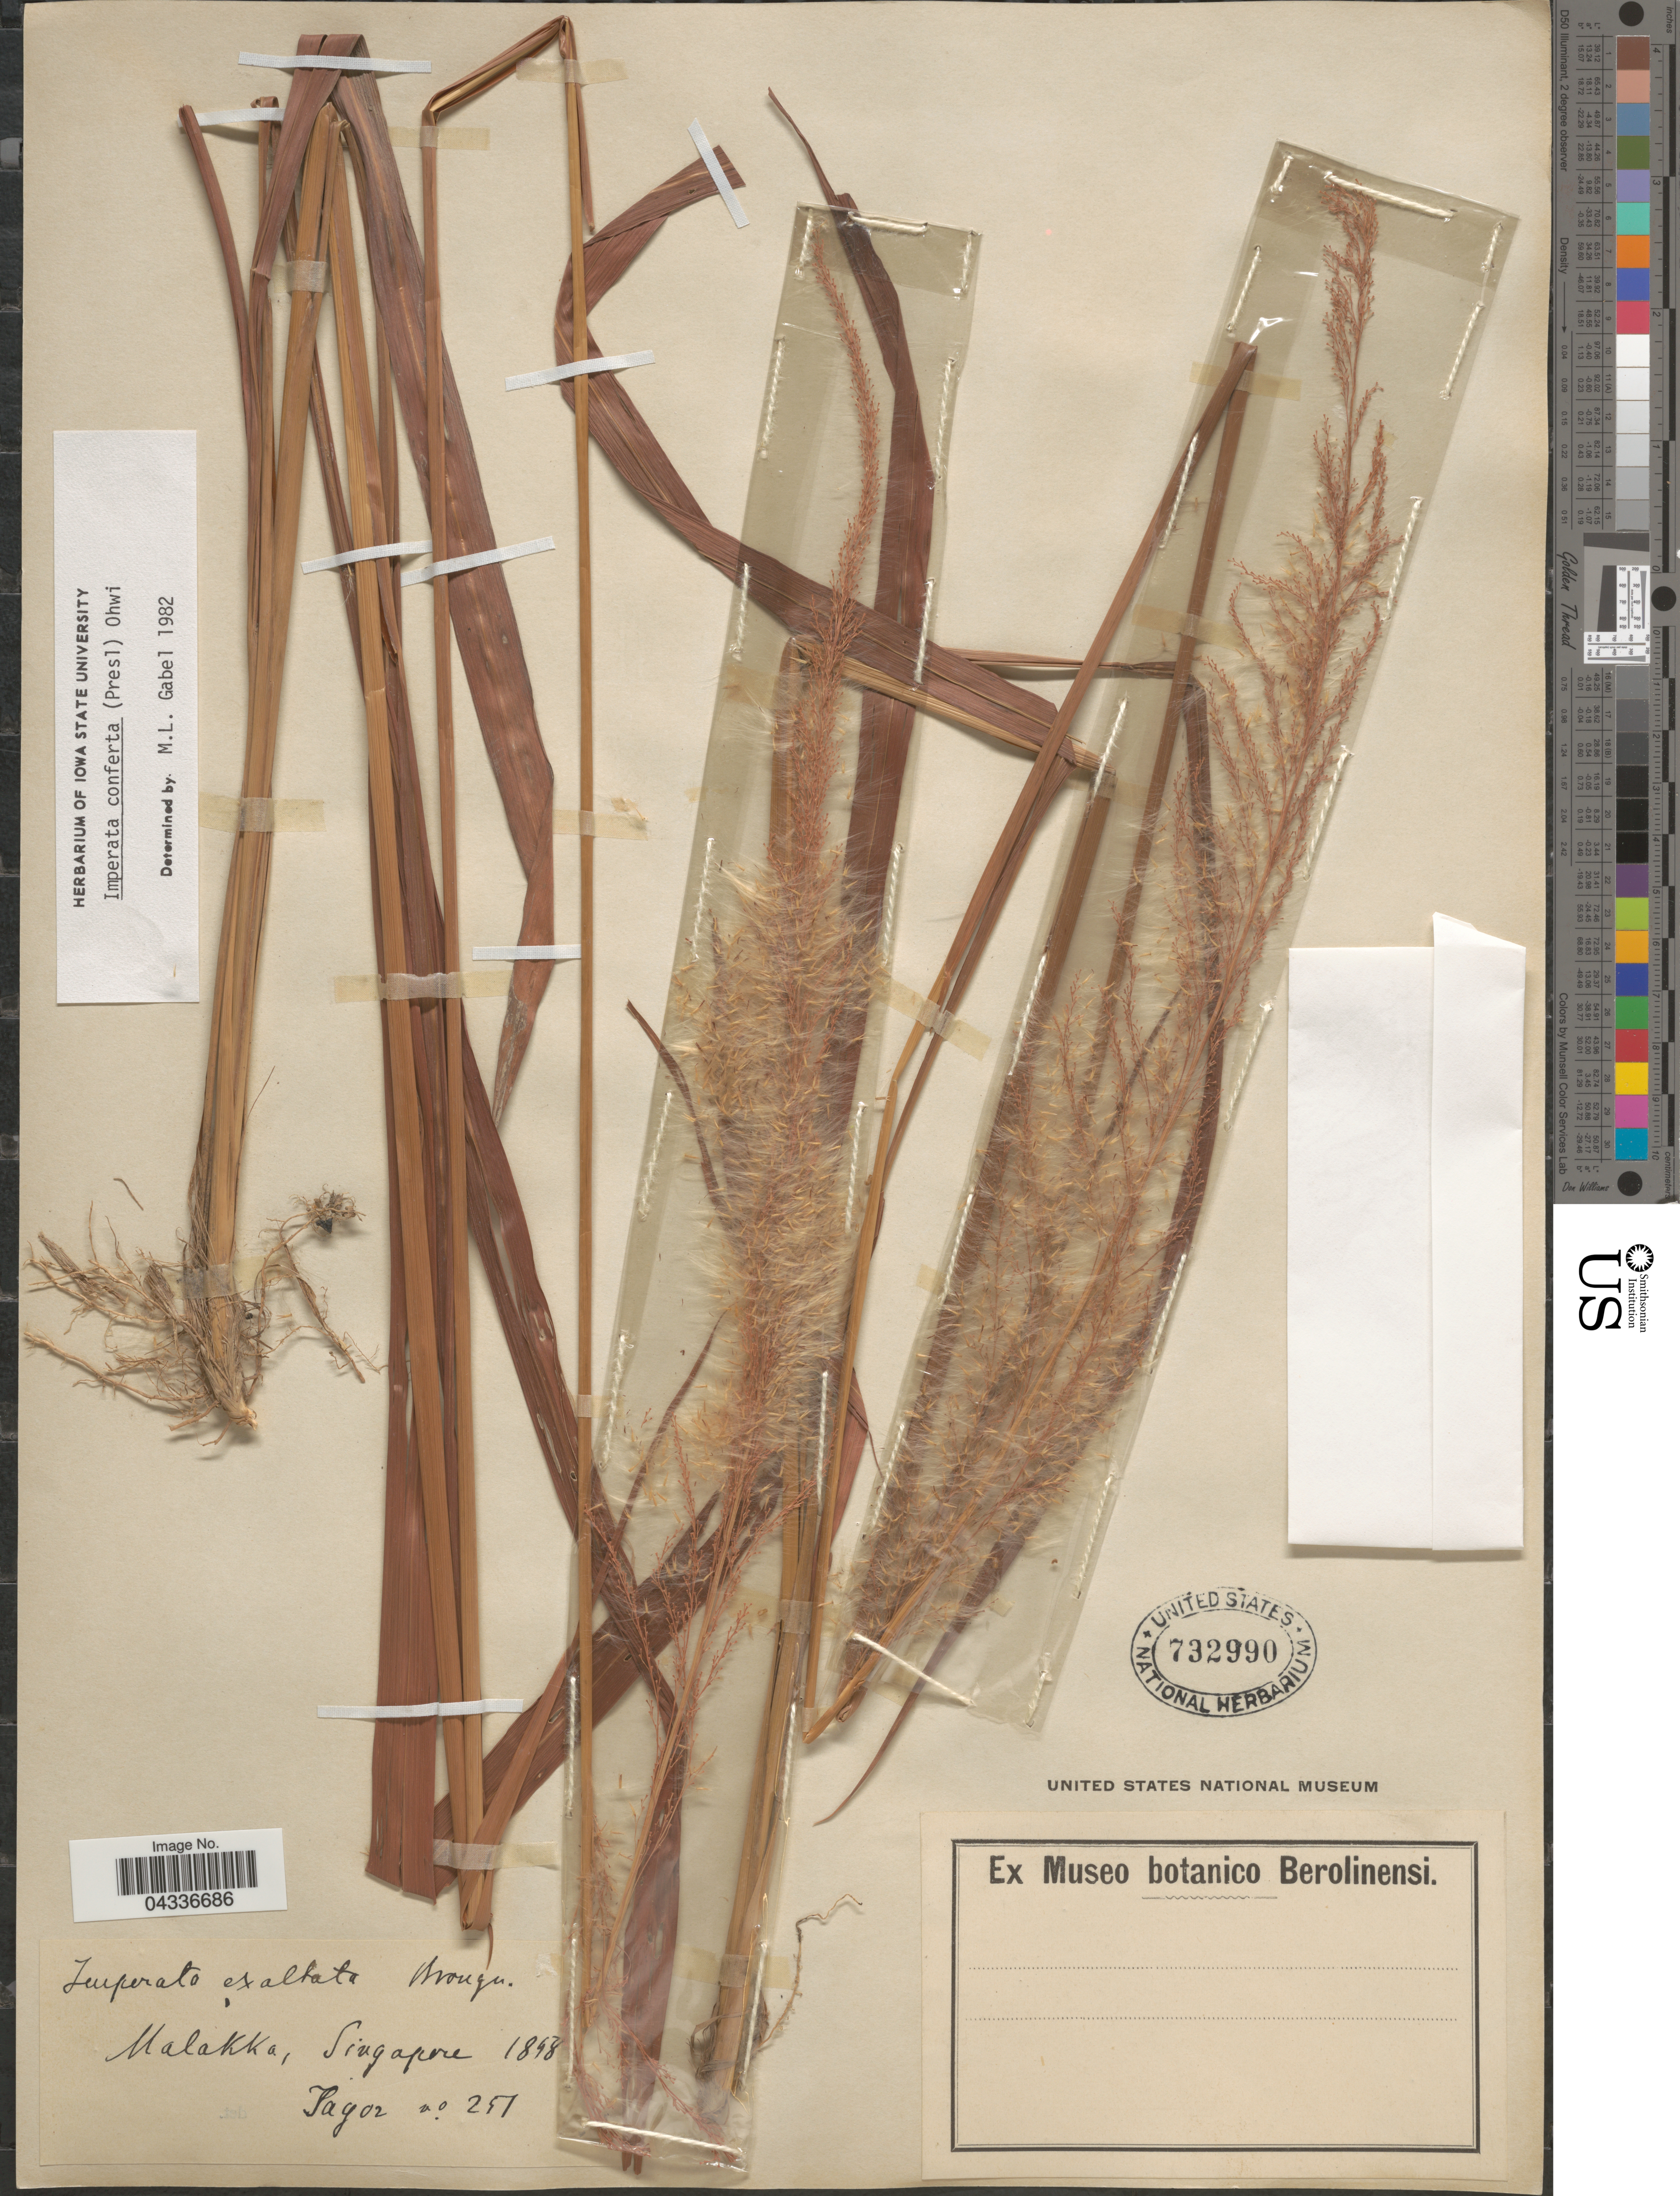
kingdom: Plantae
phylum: Tracheophyta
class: Liliopsida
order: Poales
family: Poaceae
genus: Imperata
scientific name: Imperata conferta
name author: (J. Presl) Ohwi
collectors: Payor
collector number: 251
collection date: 1848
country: Singapore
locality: Malakka.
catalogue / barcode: US 732990